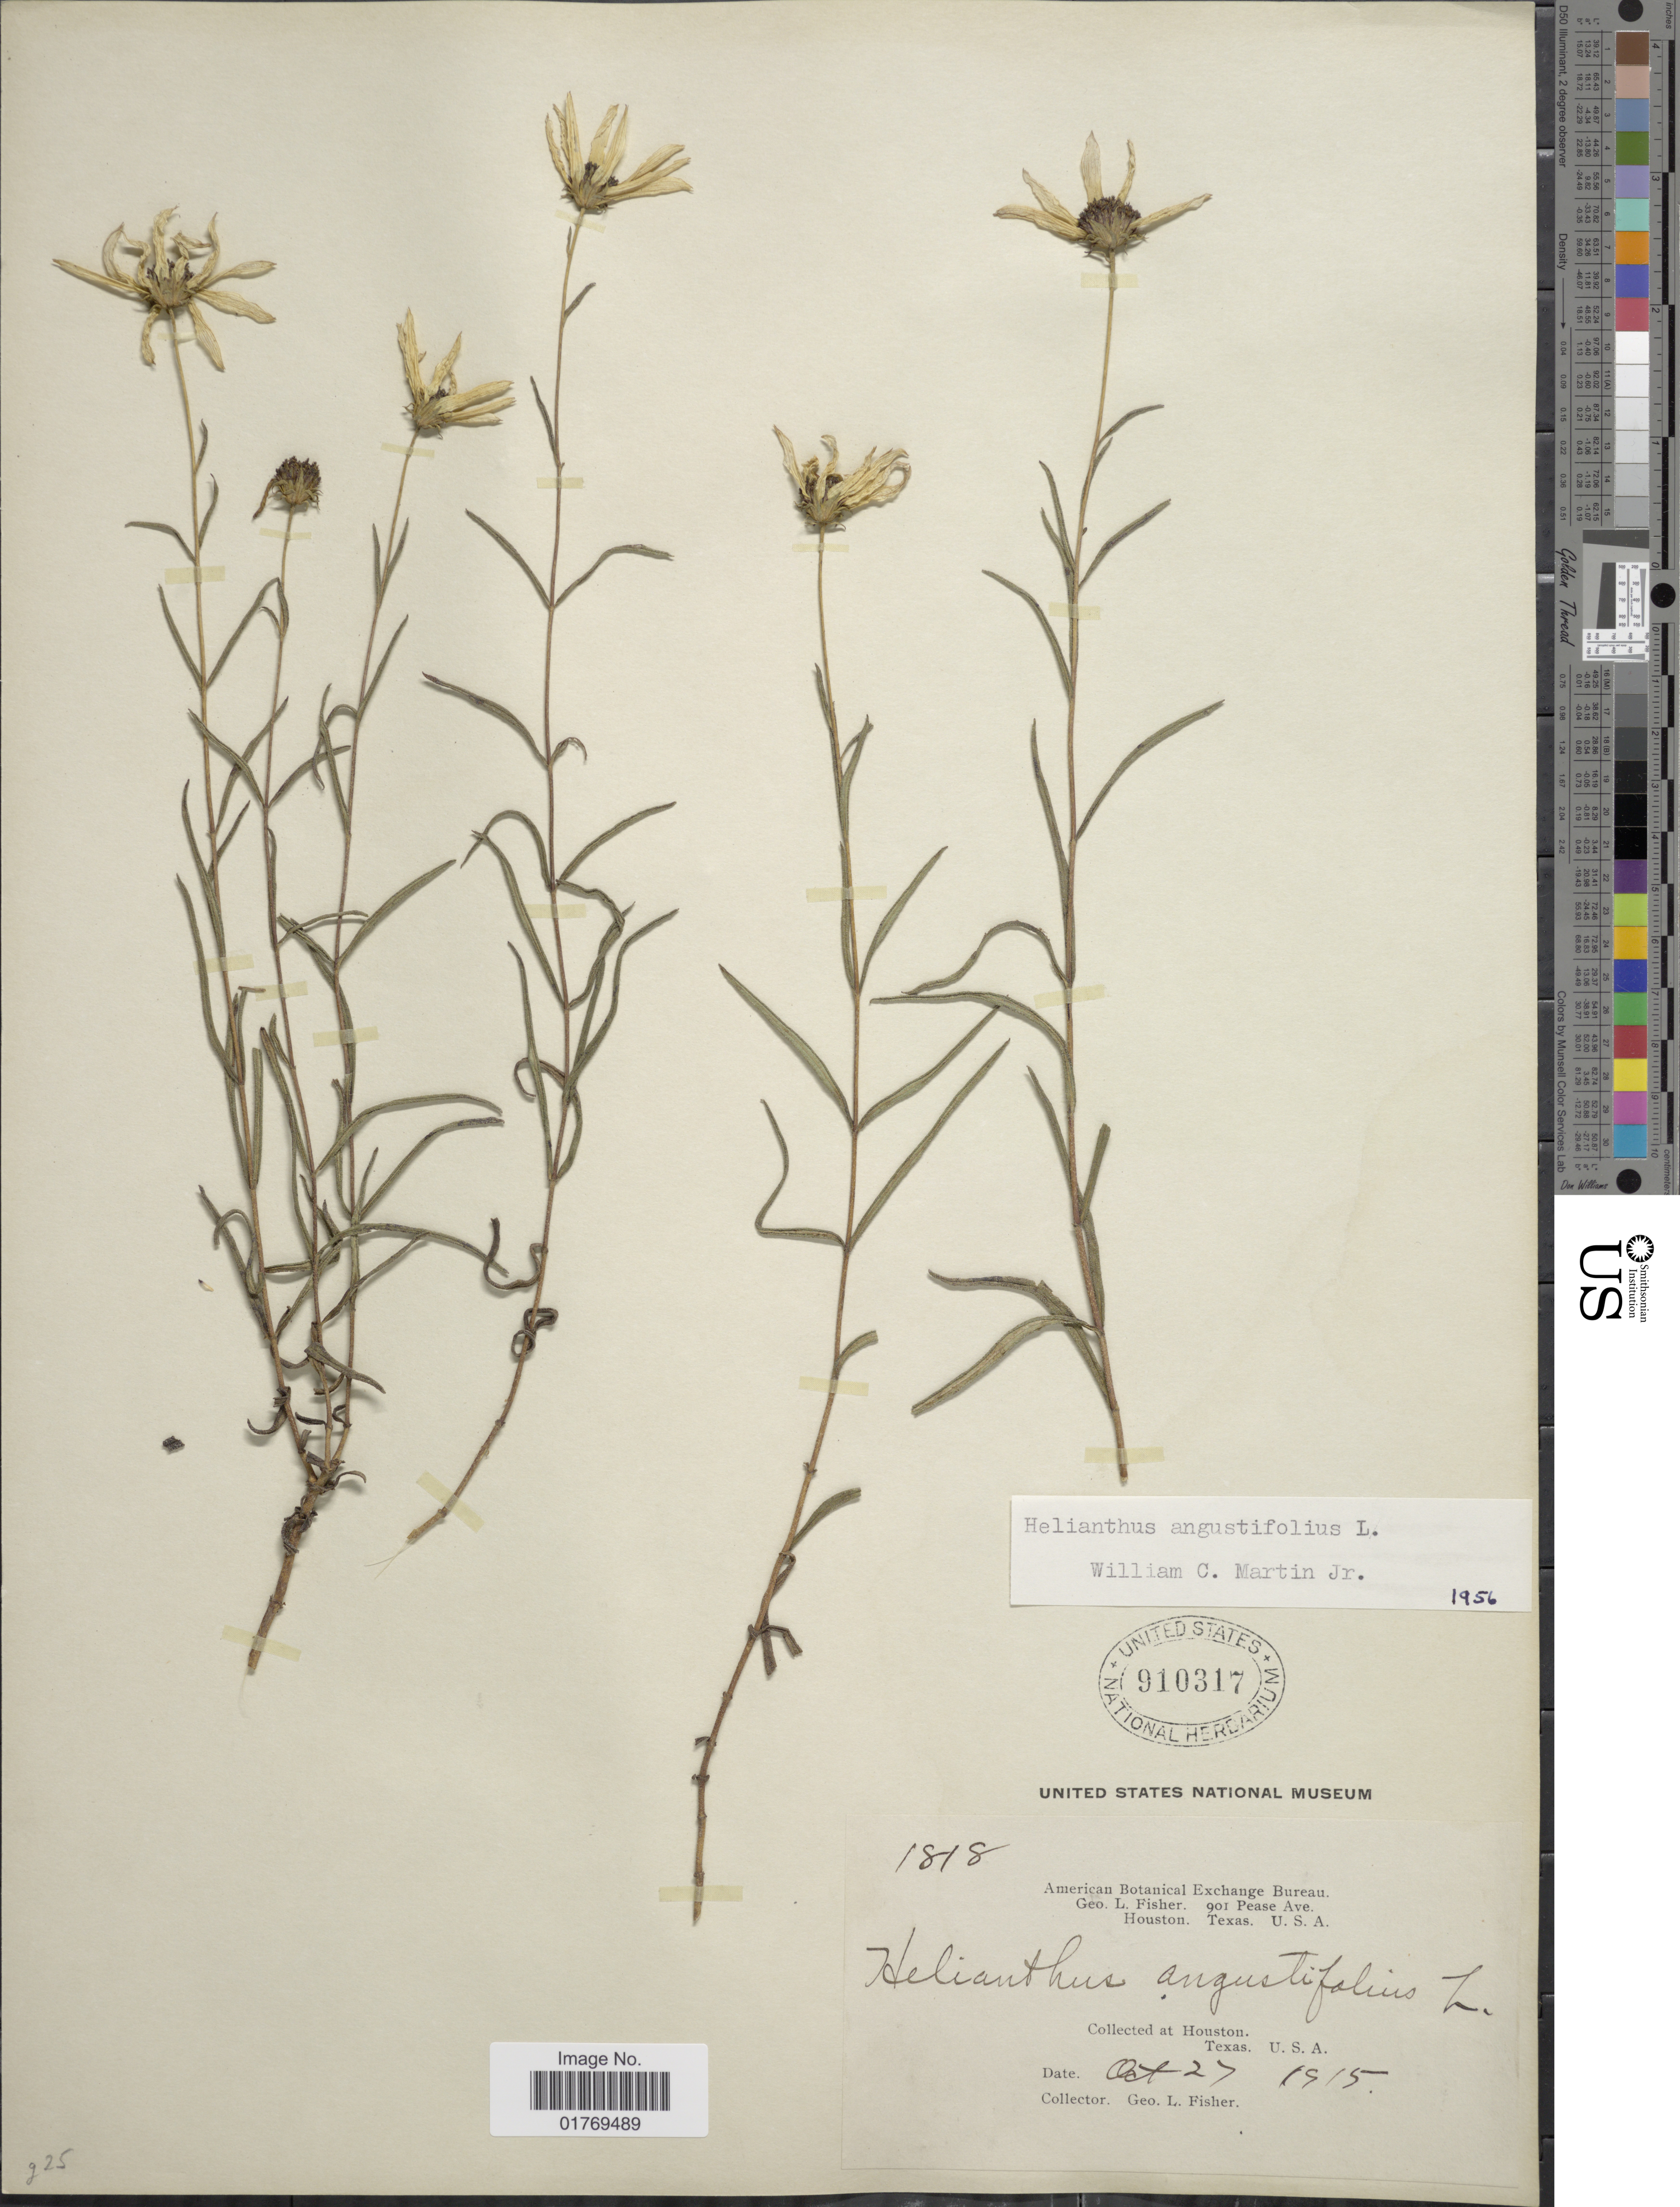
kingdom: Plantae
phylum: Tracheophyta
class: Magnoliopsida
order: Asterales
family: Asteraceae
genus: Helianthus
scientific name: Helianthus angustifolius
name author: L.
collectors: G. L. Fisher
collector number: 1818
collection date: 1915-10-27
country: United States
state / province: Texas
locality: Houston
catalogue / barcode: US 910317